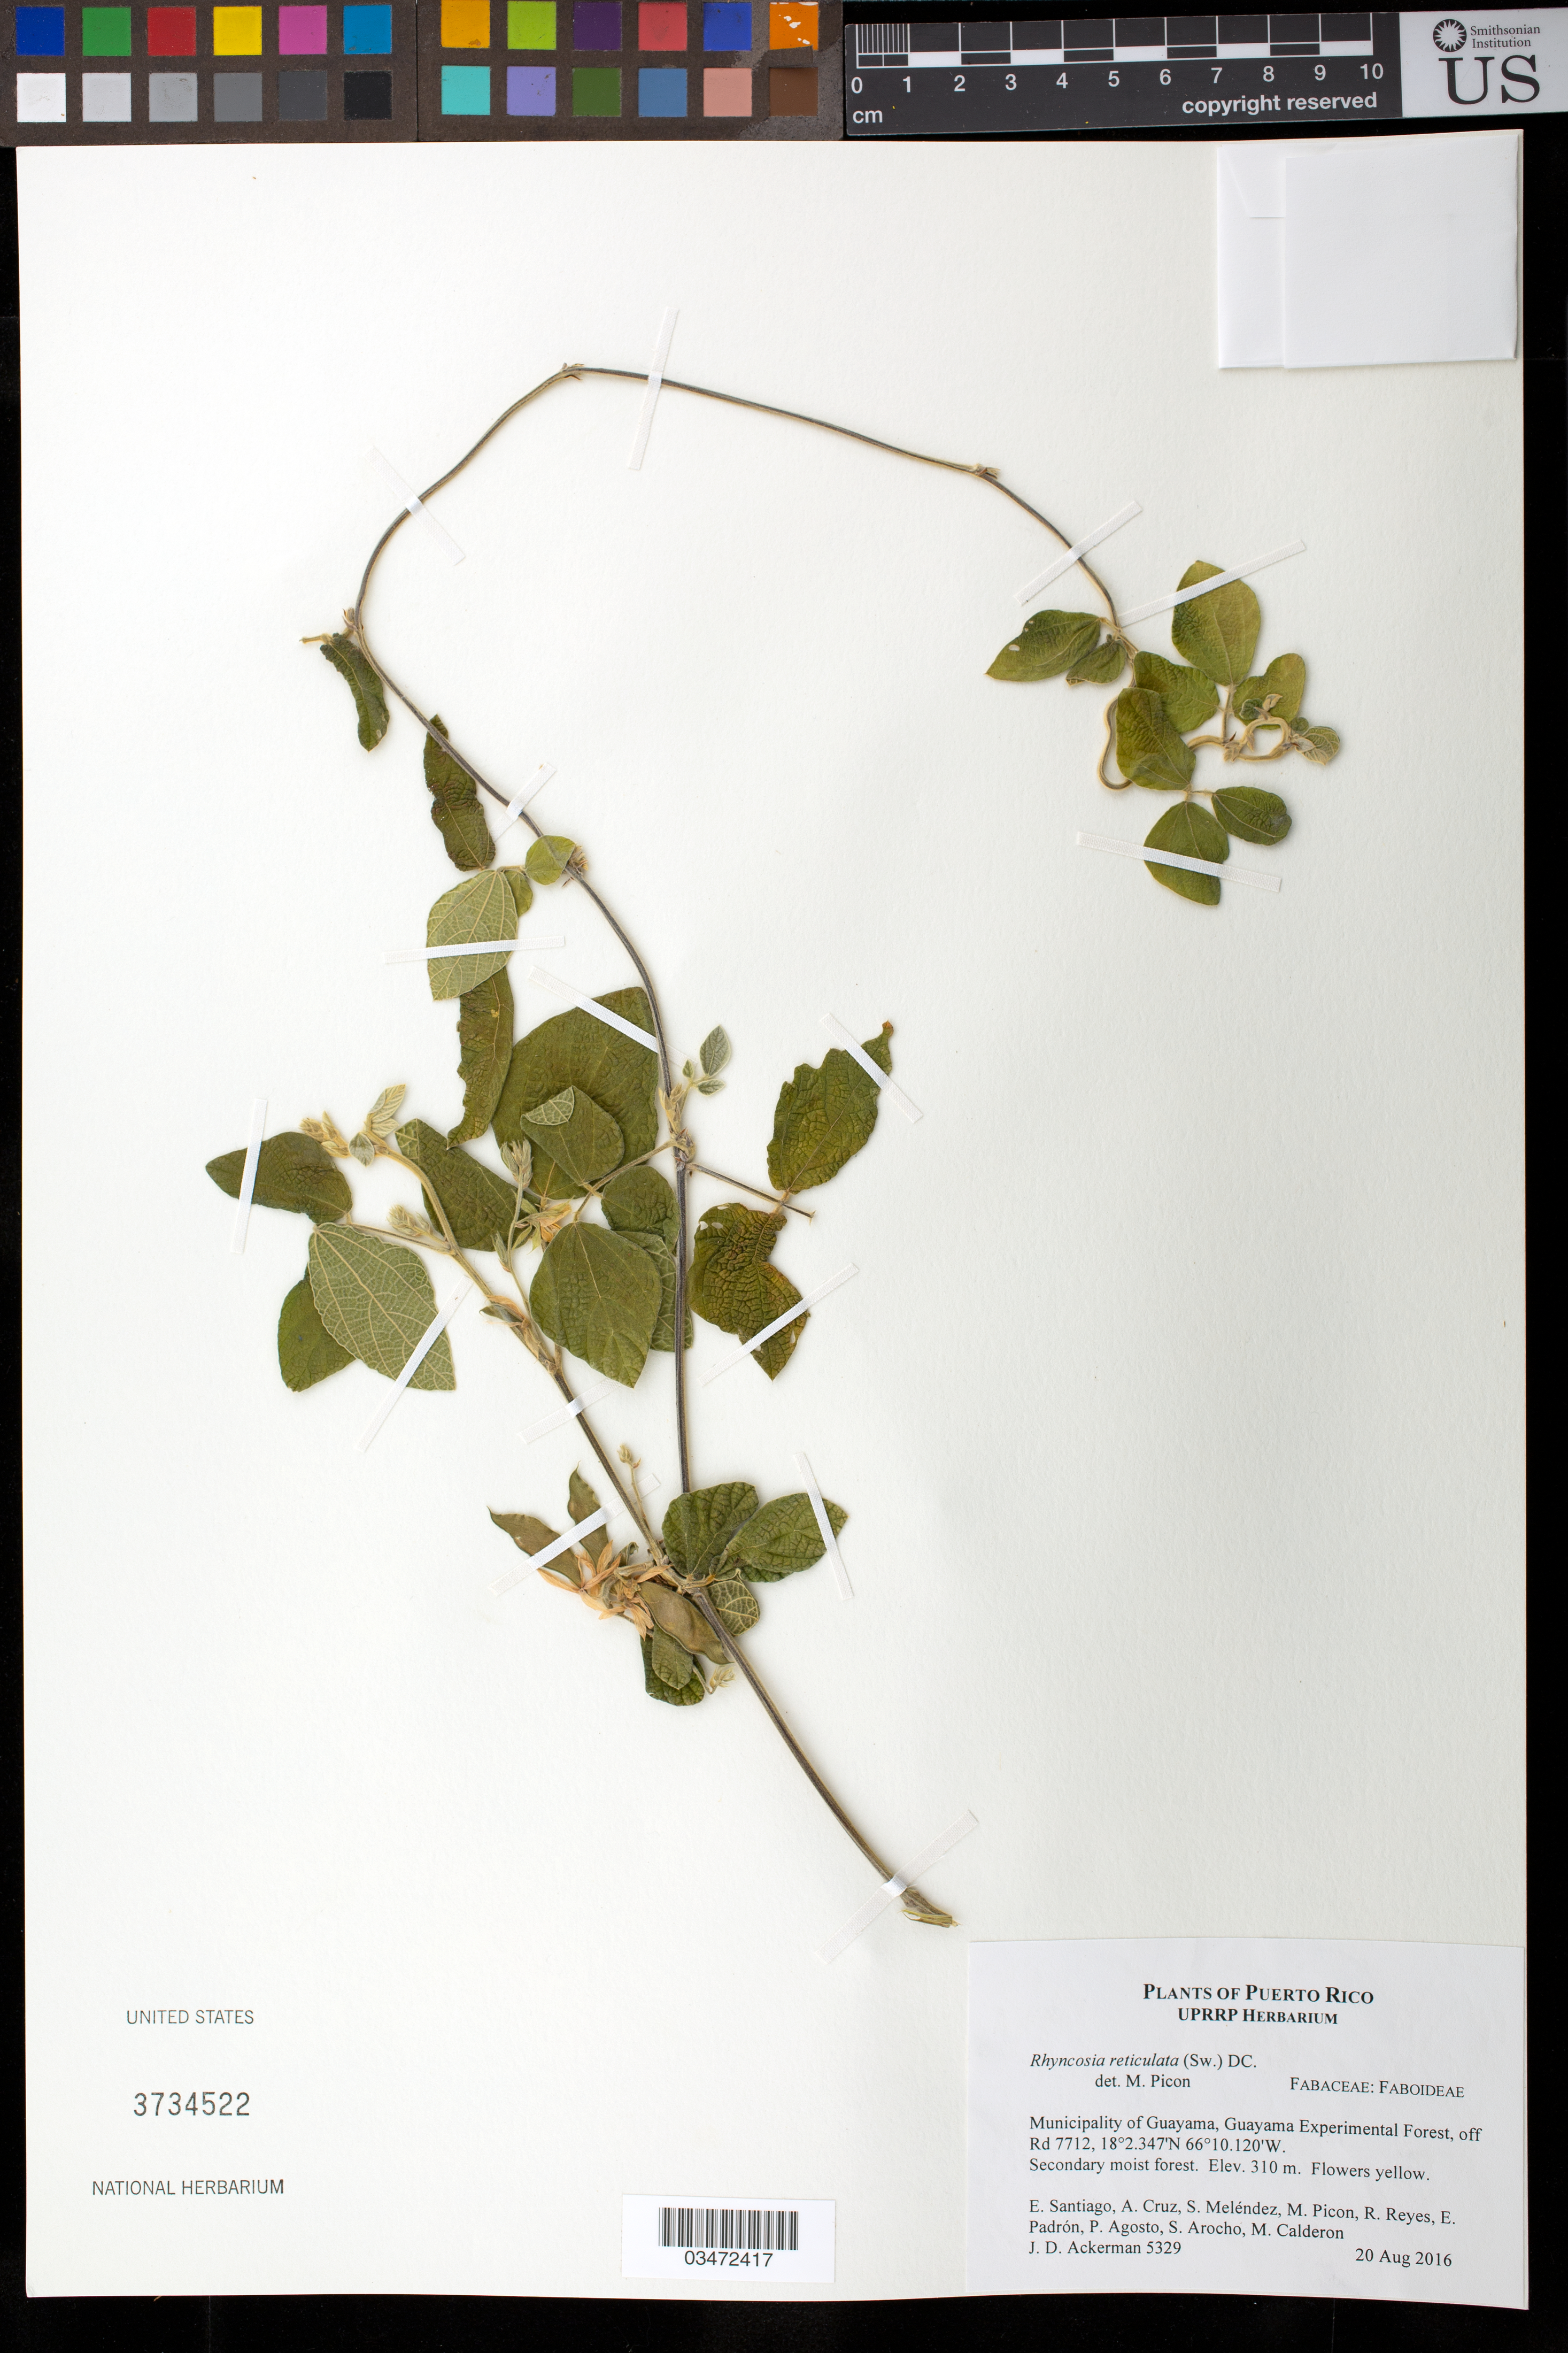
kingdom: Plantae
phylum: Tracheophyta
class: Magnoliopsida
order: Fabales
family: Fabaceae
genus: Rhynchosia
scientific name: Rhynchosia reticulata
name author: (Sw.) DC.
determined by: Reyes, R.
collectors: E. Santiago, A. Cruz, M. Melendez, M. Picon, R. Reyes, E. Padrón, P. Agosto, S. Arocho, M. Calderon & J. D. Ackerman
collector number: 5329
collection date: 2016-08-20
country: Puerto Rico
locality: Mun. Guayama, Guayama Experimental Forest, off Rd 7712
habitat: Secondary moist forest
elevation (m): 310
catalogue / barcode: US 3734522